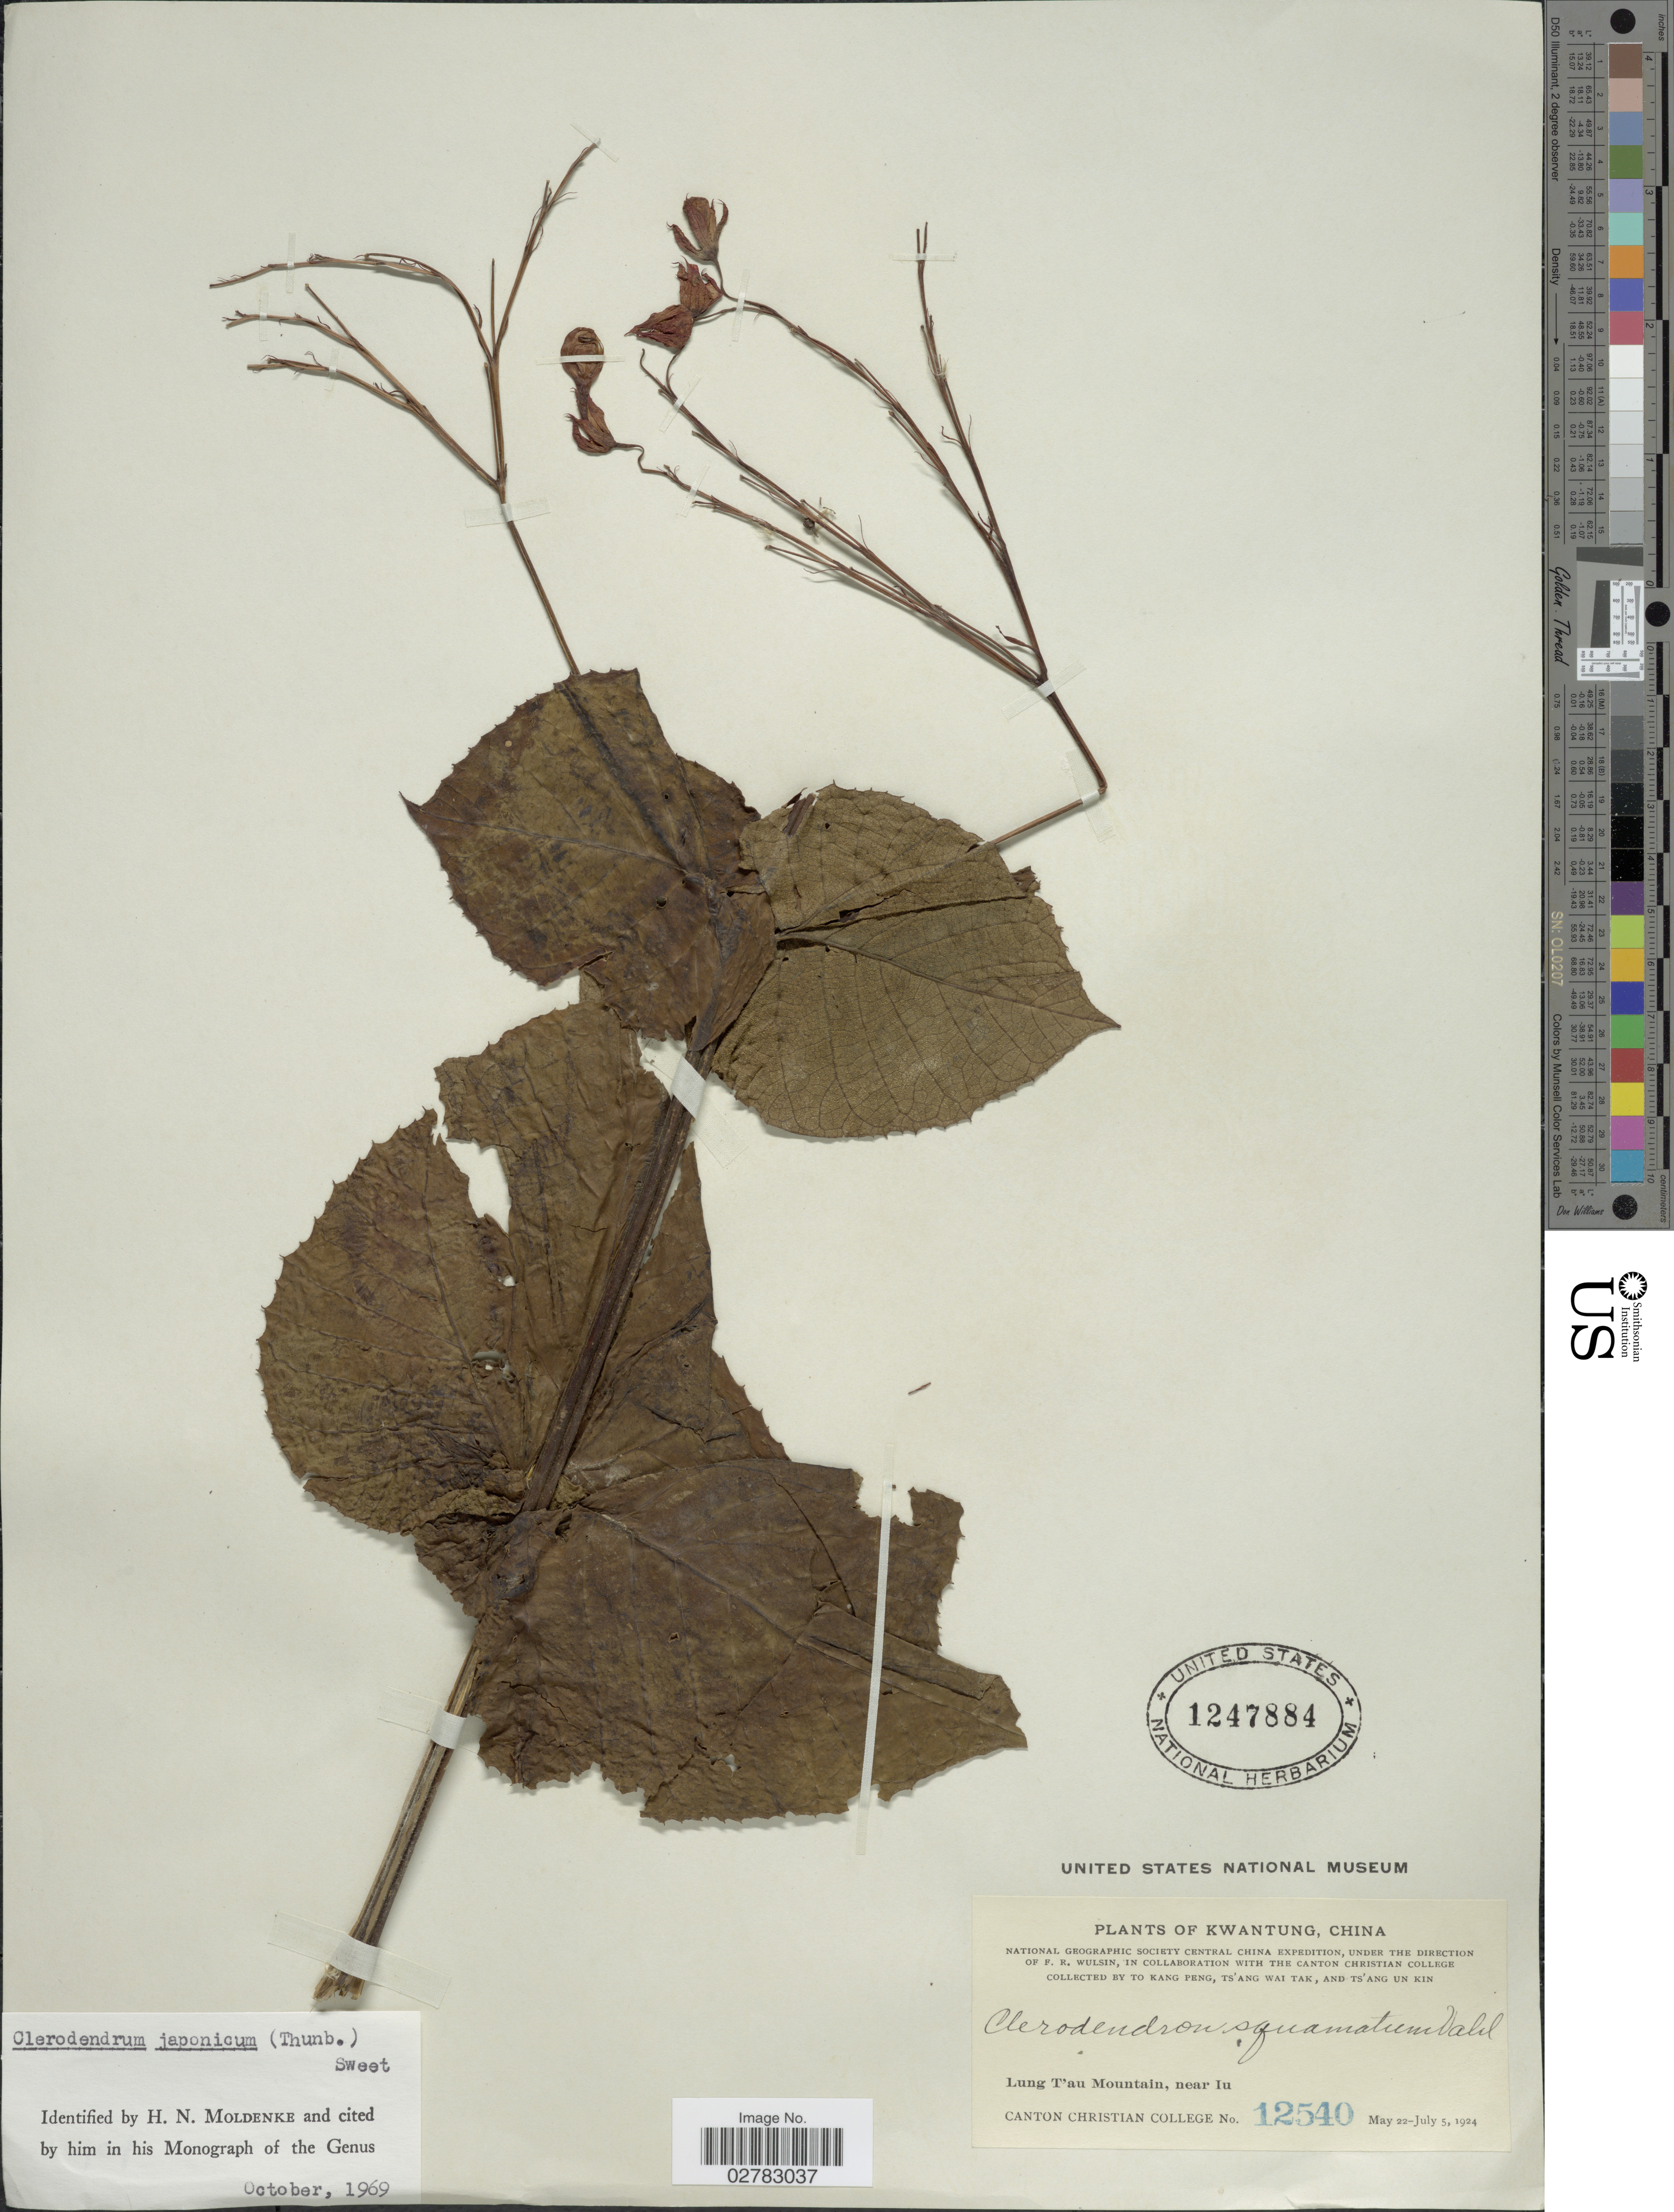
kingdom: Plantae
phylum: Tracheophyta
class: Magnoliopsida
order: Lamiales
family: Lamiaceae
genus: Clerodendrum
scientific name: Clerodendrum japonicum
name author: (Thunb.) Sweet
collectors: K. Peng, W. T. Tsang & Ts' Ang Un Kin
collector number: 12540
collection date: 1924-05-22/1924-07-05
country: China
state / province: Guangdong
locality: Kwangtung. Lung T'au Mountain, near Iu.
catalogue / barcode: US 1247884